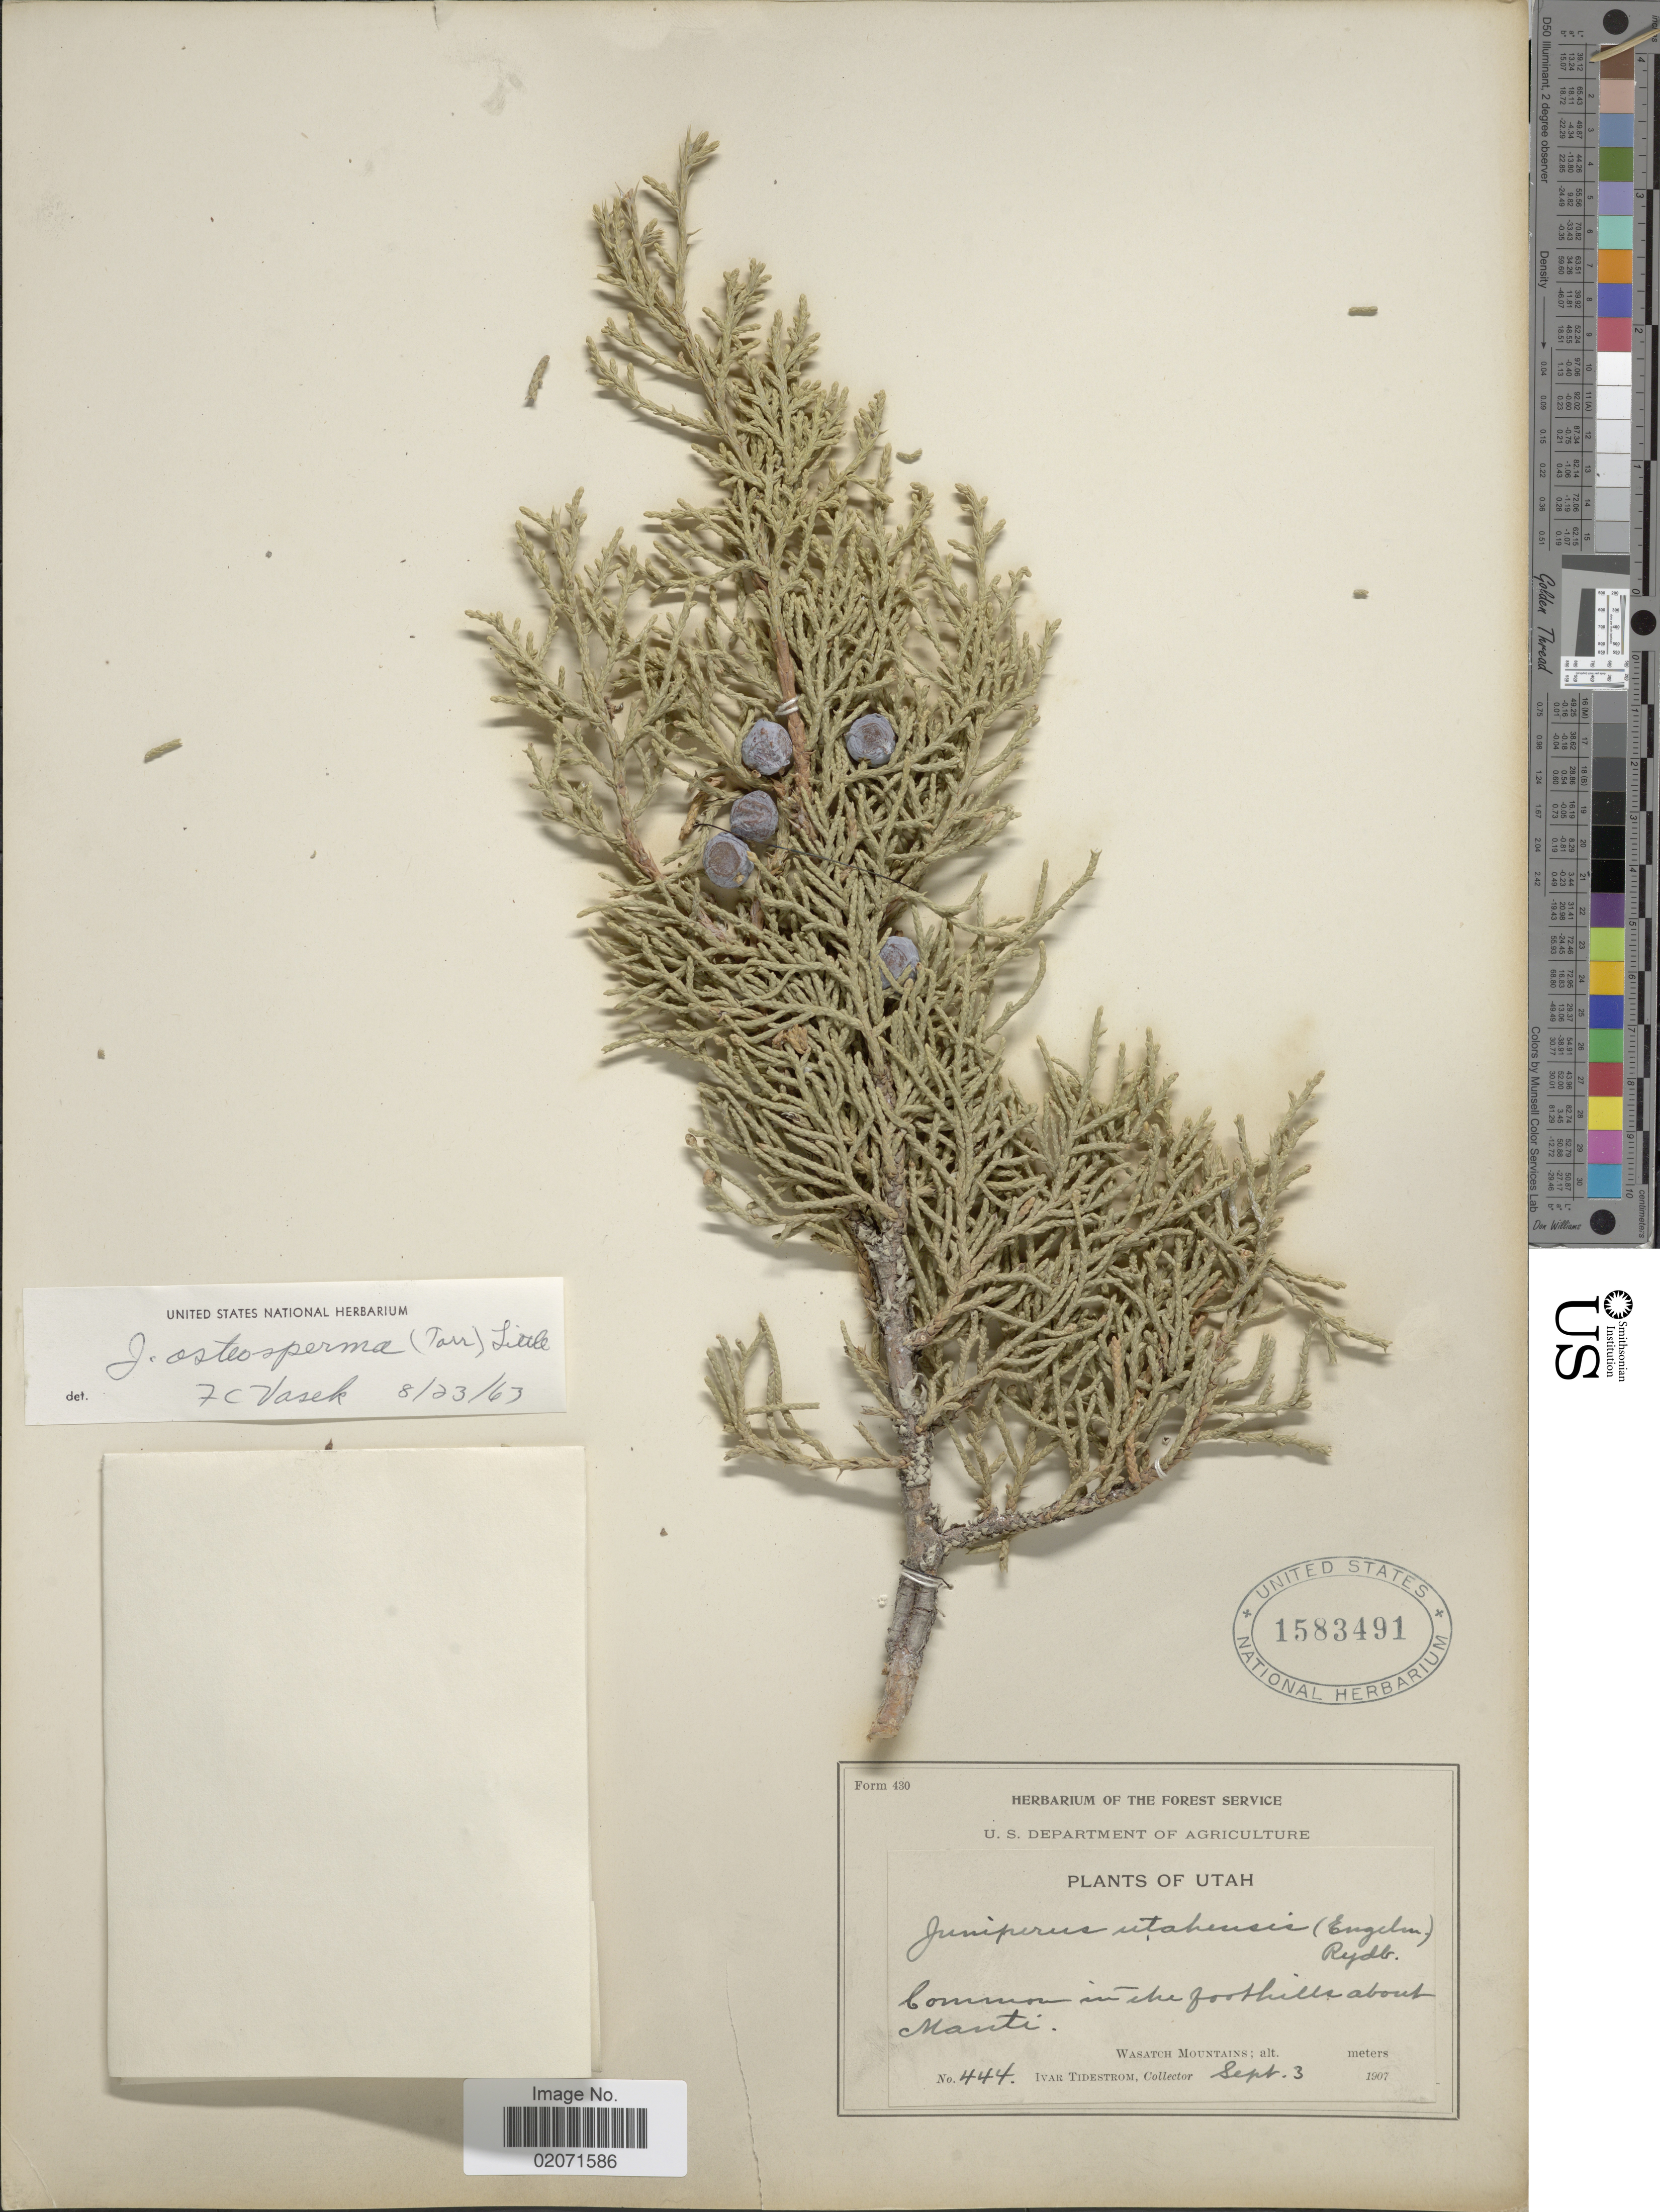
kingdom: Plantae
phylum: Tracheophyta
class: Pinopsida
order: Pinales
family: Cupressaceae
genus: Juniperus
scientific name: Juniperus osteosperma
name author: (Torr.) Little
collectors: I. F. Tidestrom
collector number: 444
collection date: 1907-09-03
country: United States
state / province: Utah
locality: Common in the foothills about Manti. Wasatch Mountains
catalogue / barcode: US 1583491